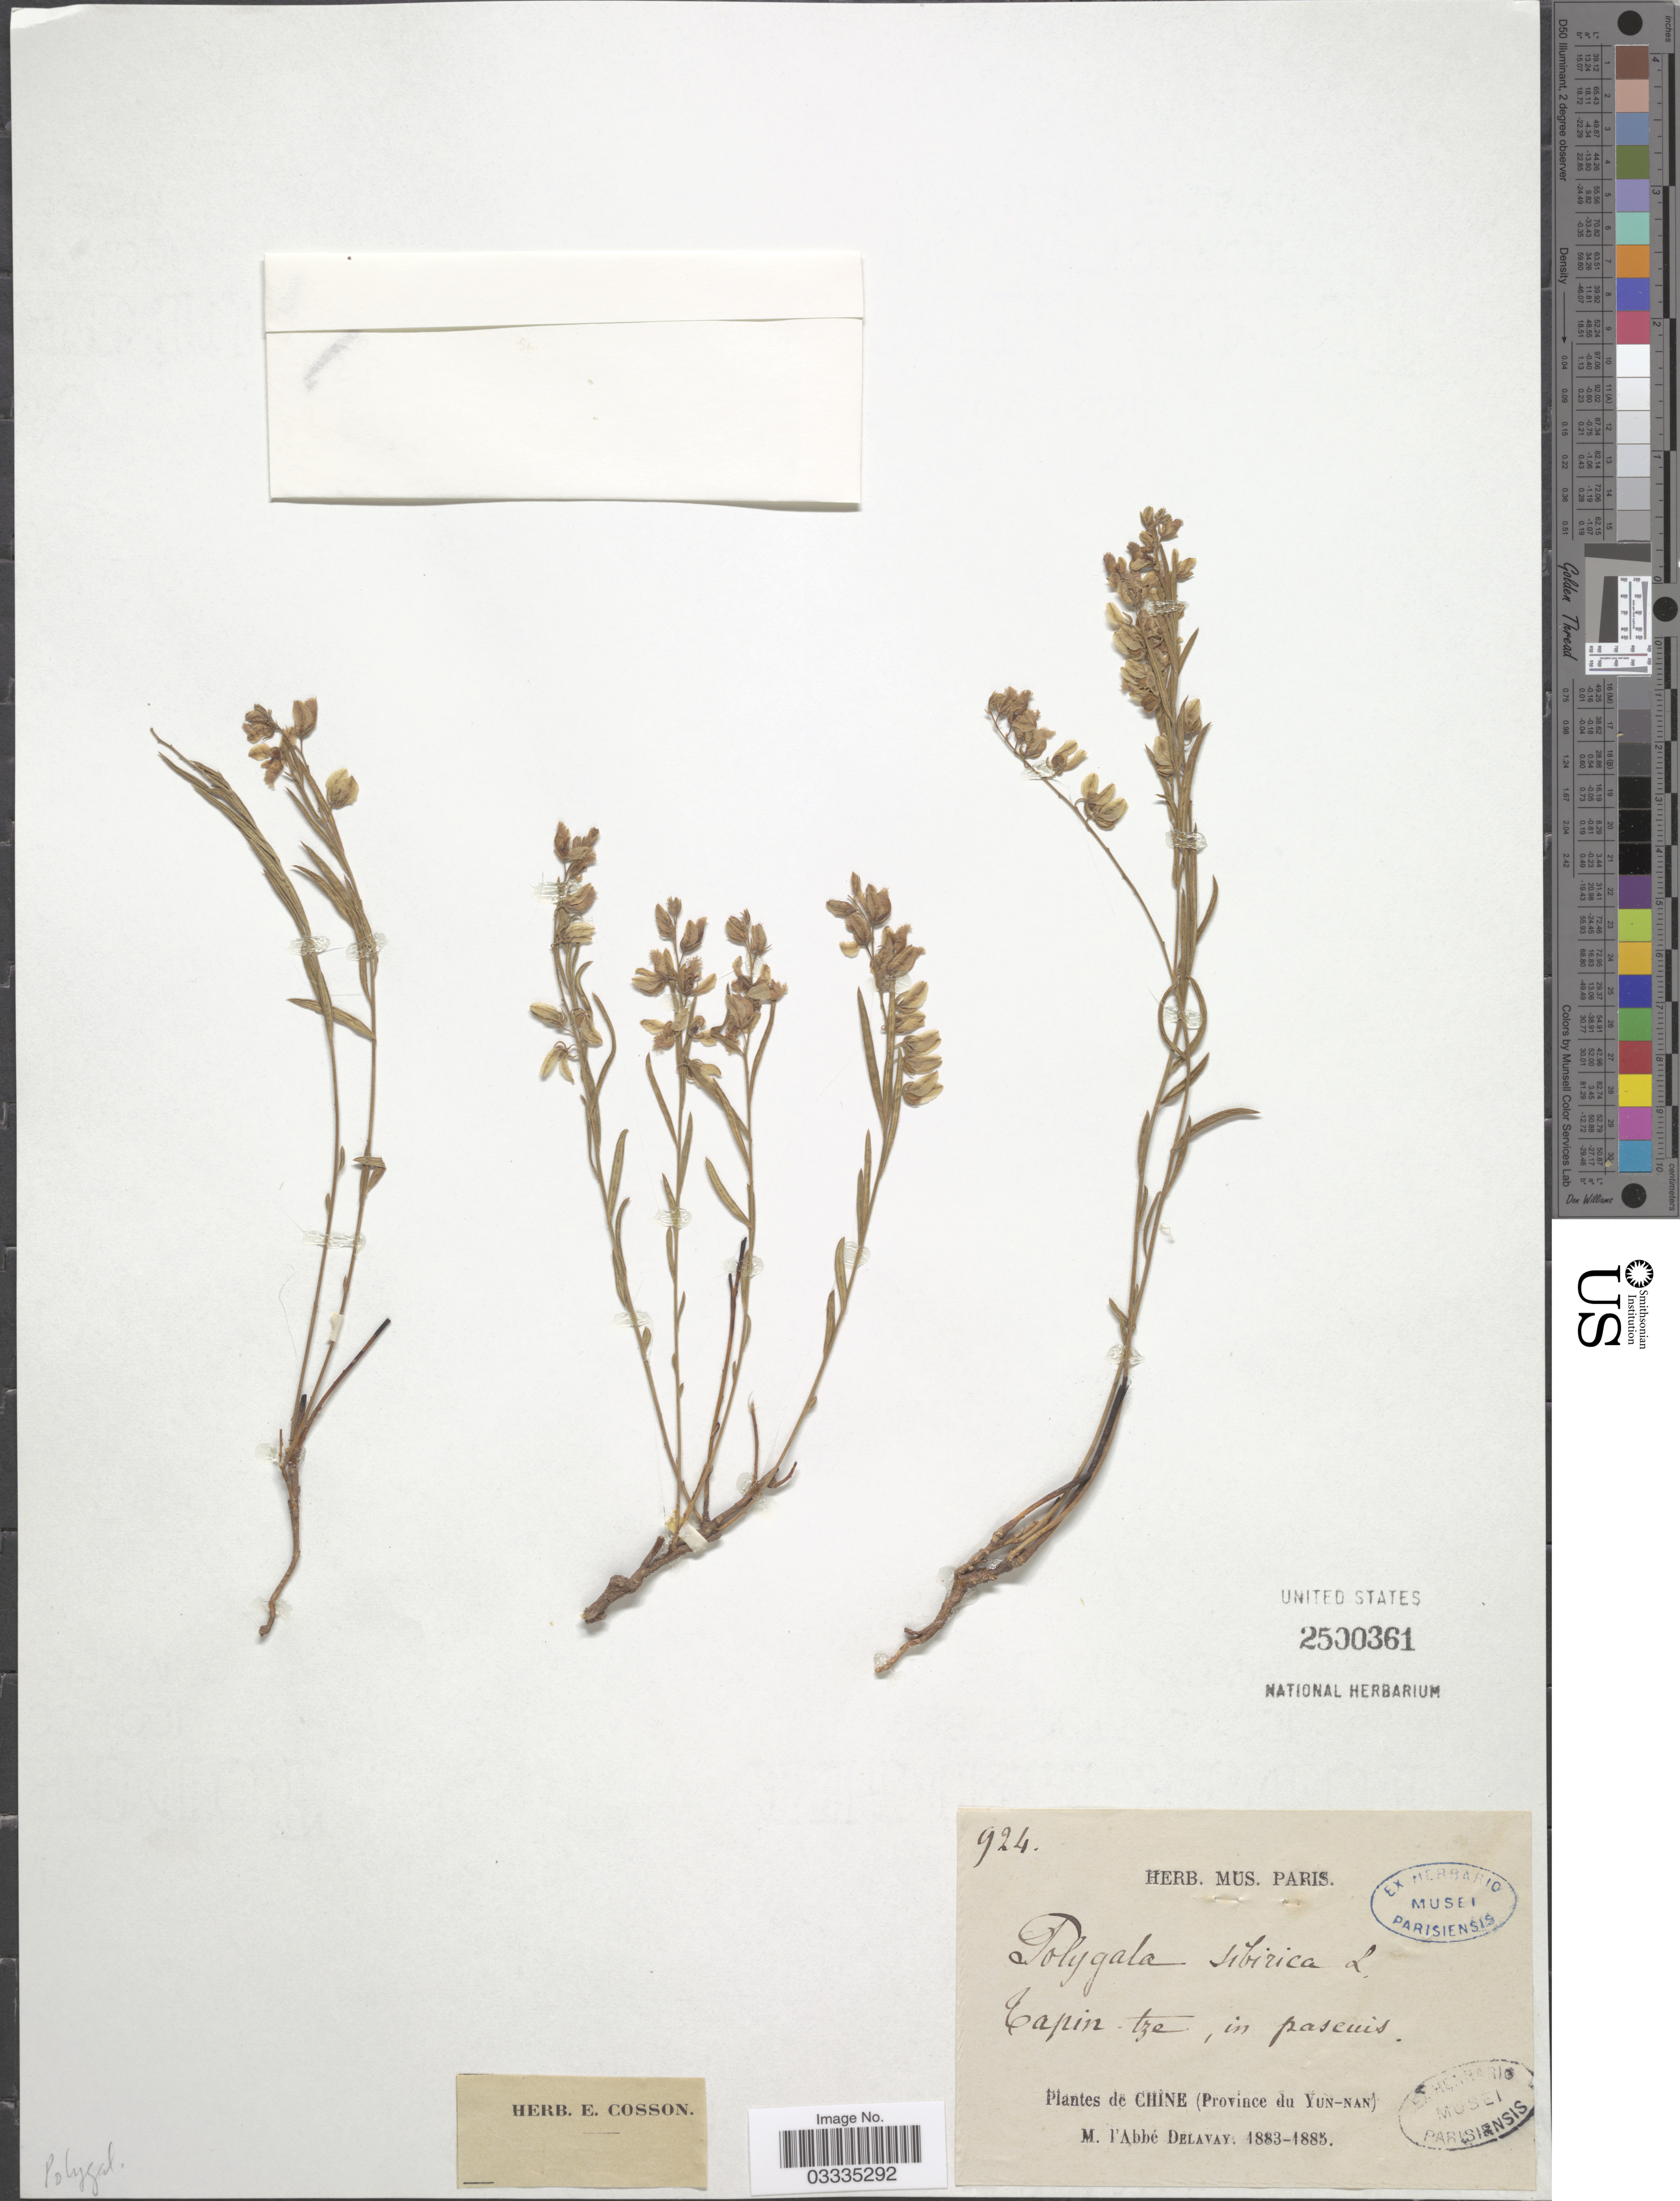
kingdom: Plantae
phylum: Tracheophyta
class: Magnoliopsida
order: Fabales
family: Polygalaceae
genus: Polygala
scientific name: Polygala sibirica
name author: L.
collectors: P. Delavay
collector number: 924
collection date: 1883/1885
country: China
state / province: Yunnan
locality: Tapin-tze, in pascuis.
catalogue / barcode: US 2500361